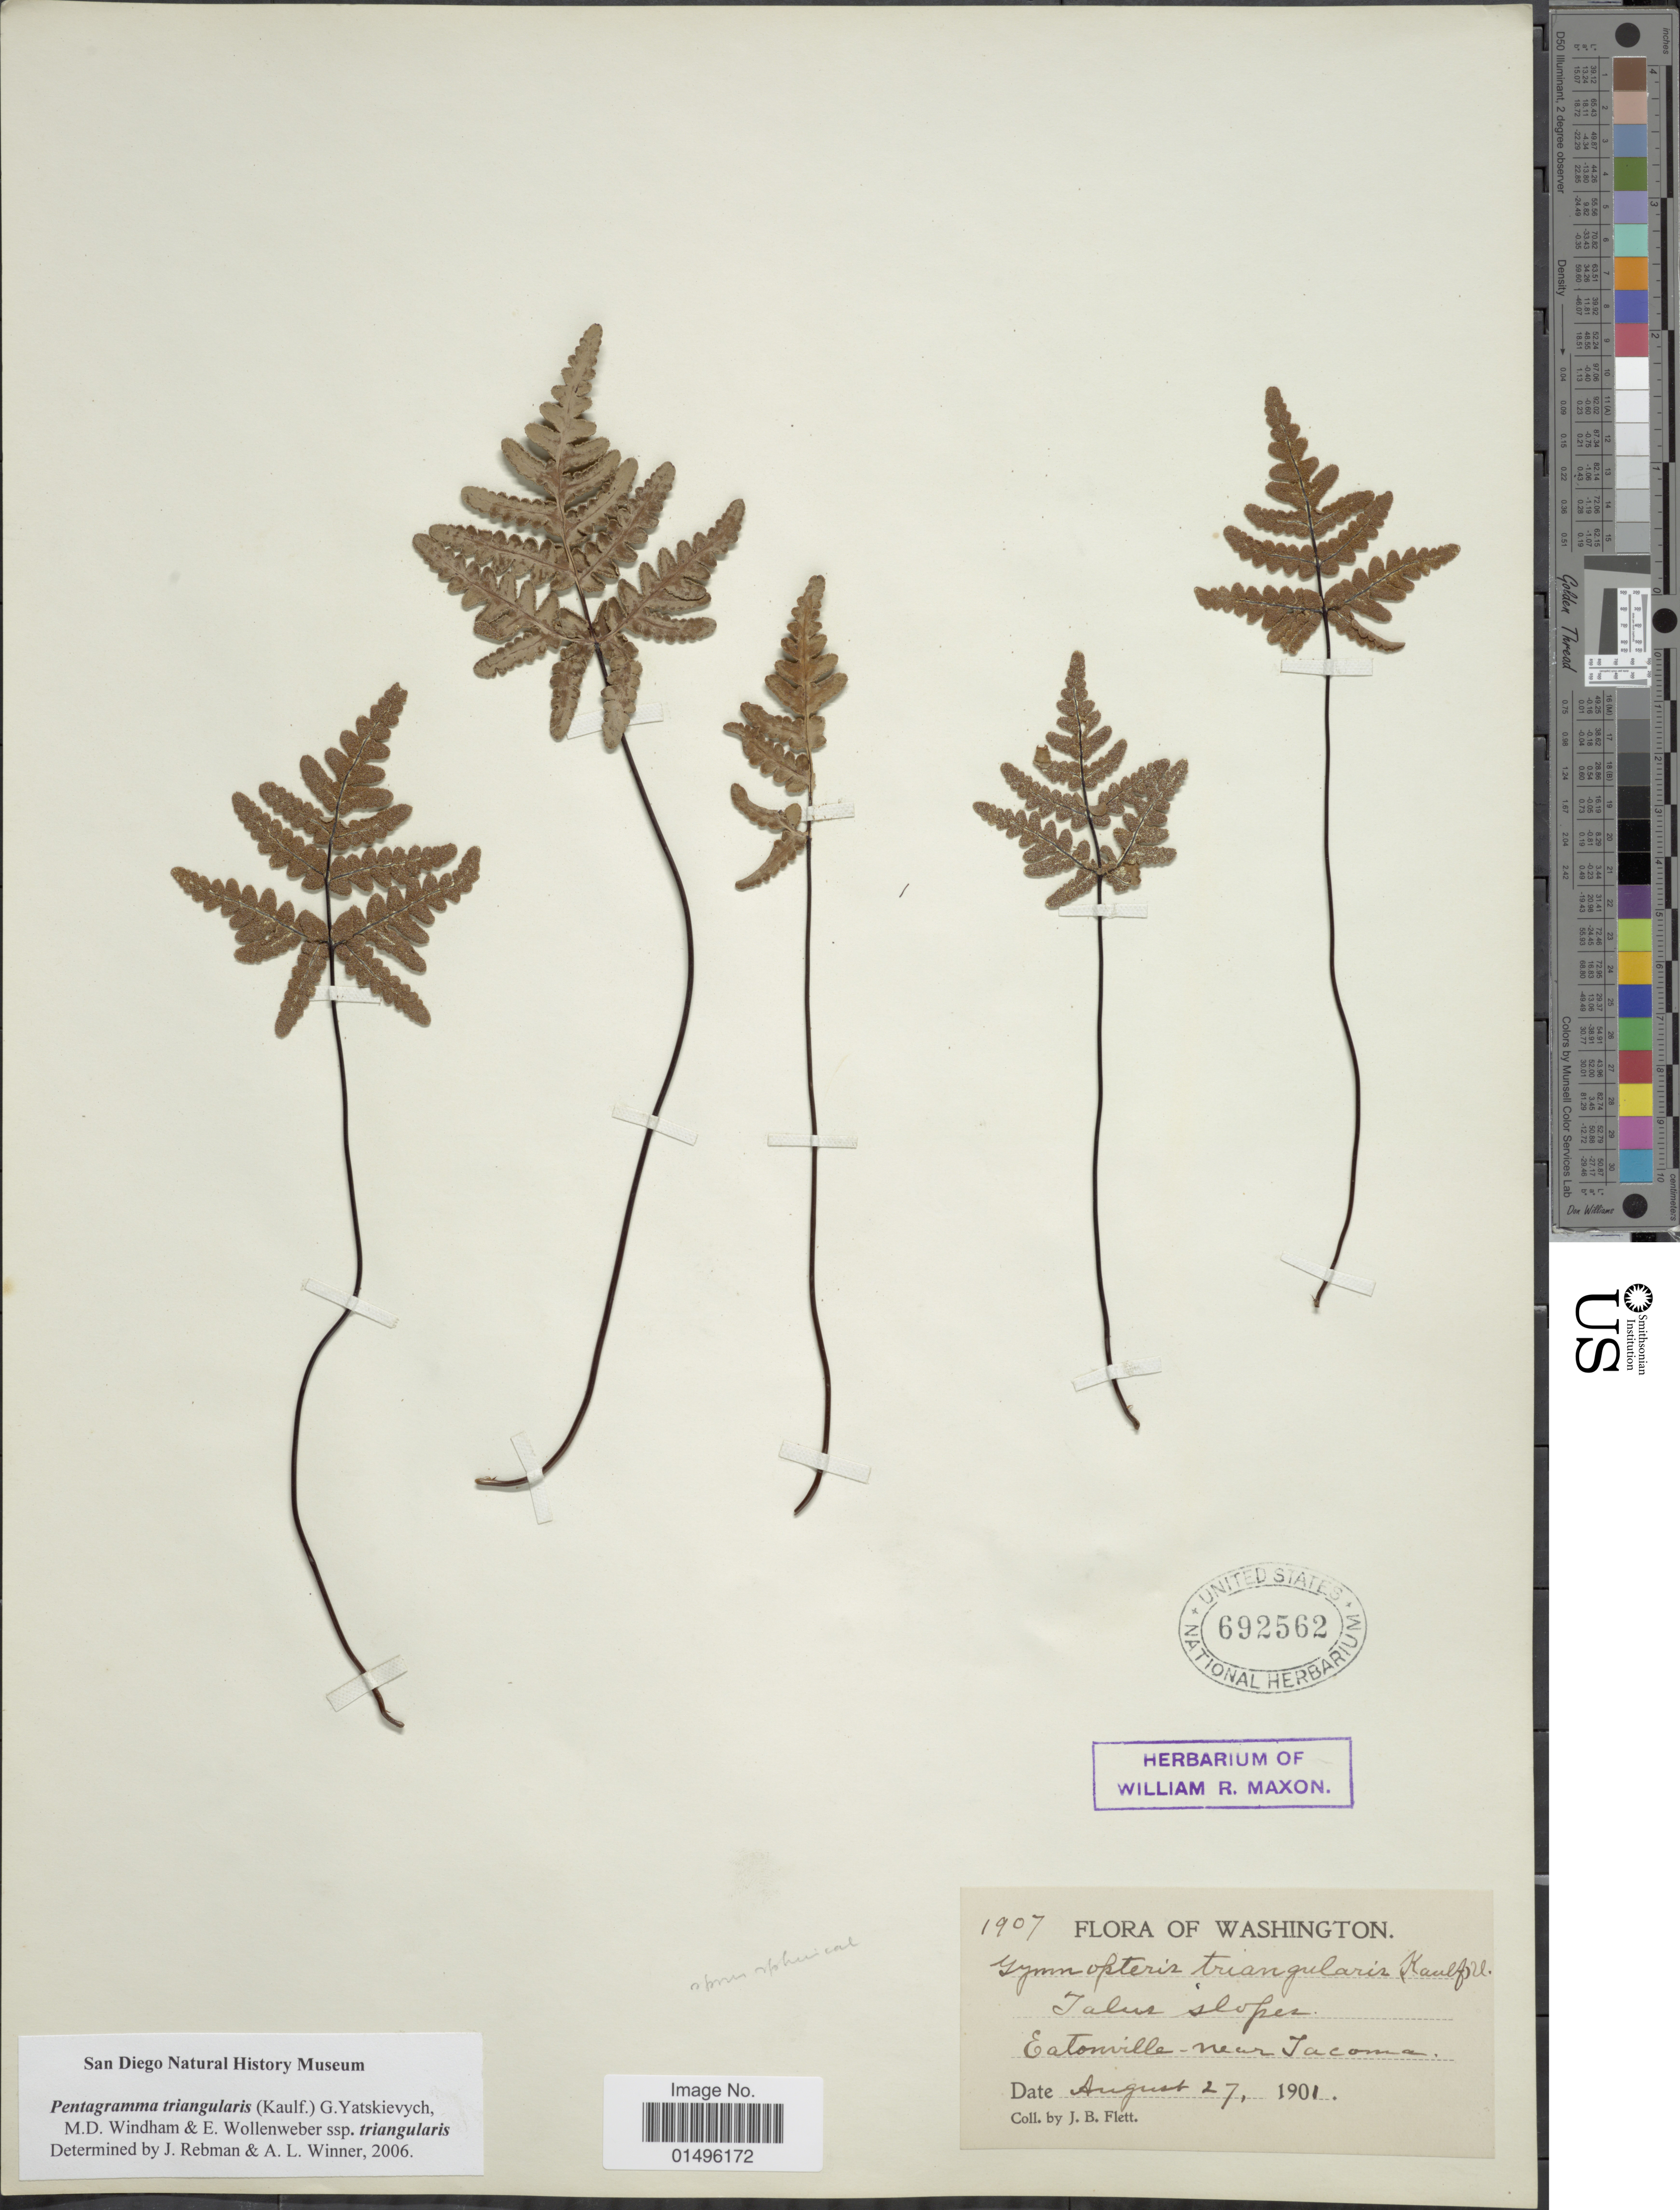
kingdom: Plantae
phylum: Tracheophyta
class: Polypodiopsida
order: Polypodiales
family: Pteridaceae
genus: Pentagramma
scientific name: Pentagramma triangularis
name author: (Kaulf.) Yatsk. et al.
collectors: J. Flett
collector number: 1907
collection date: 1901-08-27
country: United States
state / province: Washington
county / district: Pierce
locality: Talus slopes, Eatonville-near Tacoma.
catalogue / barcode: US 692562